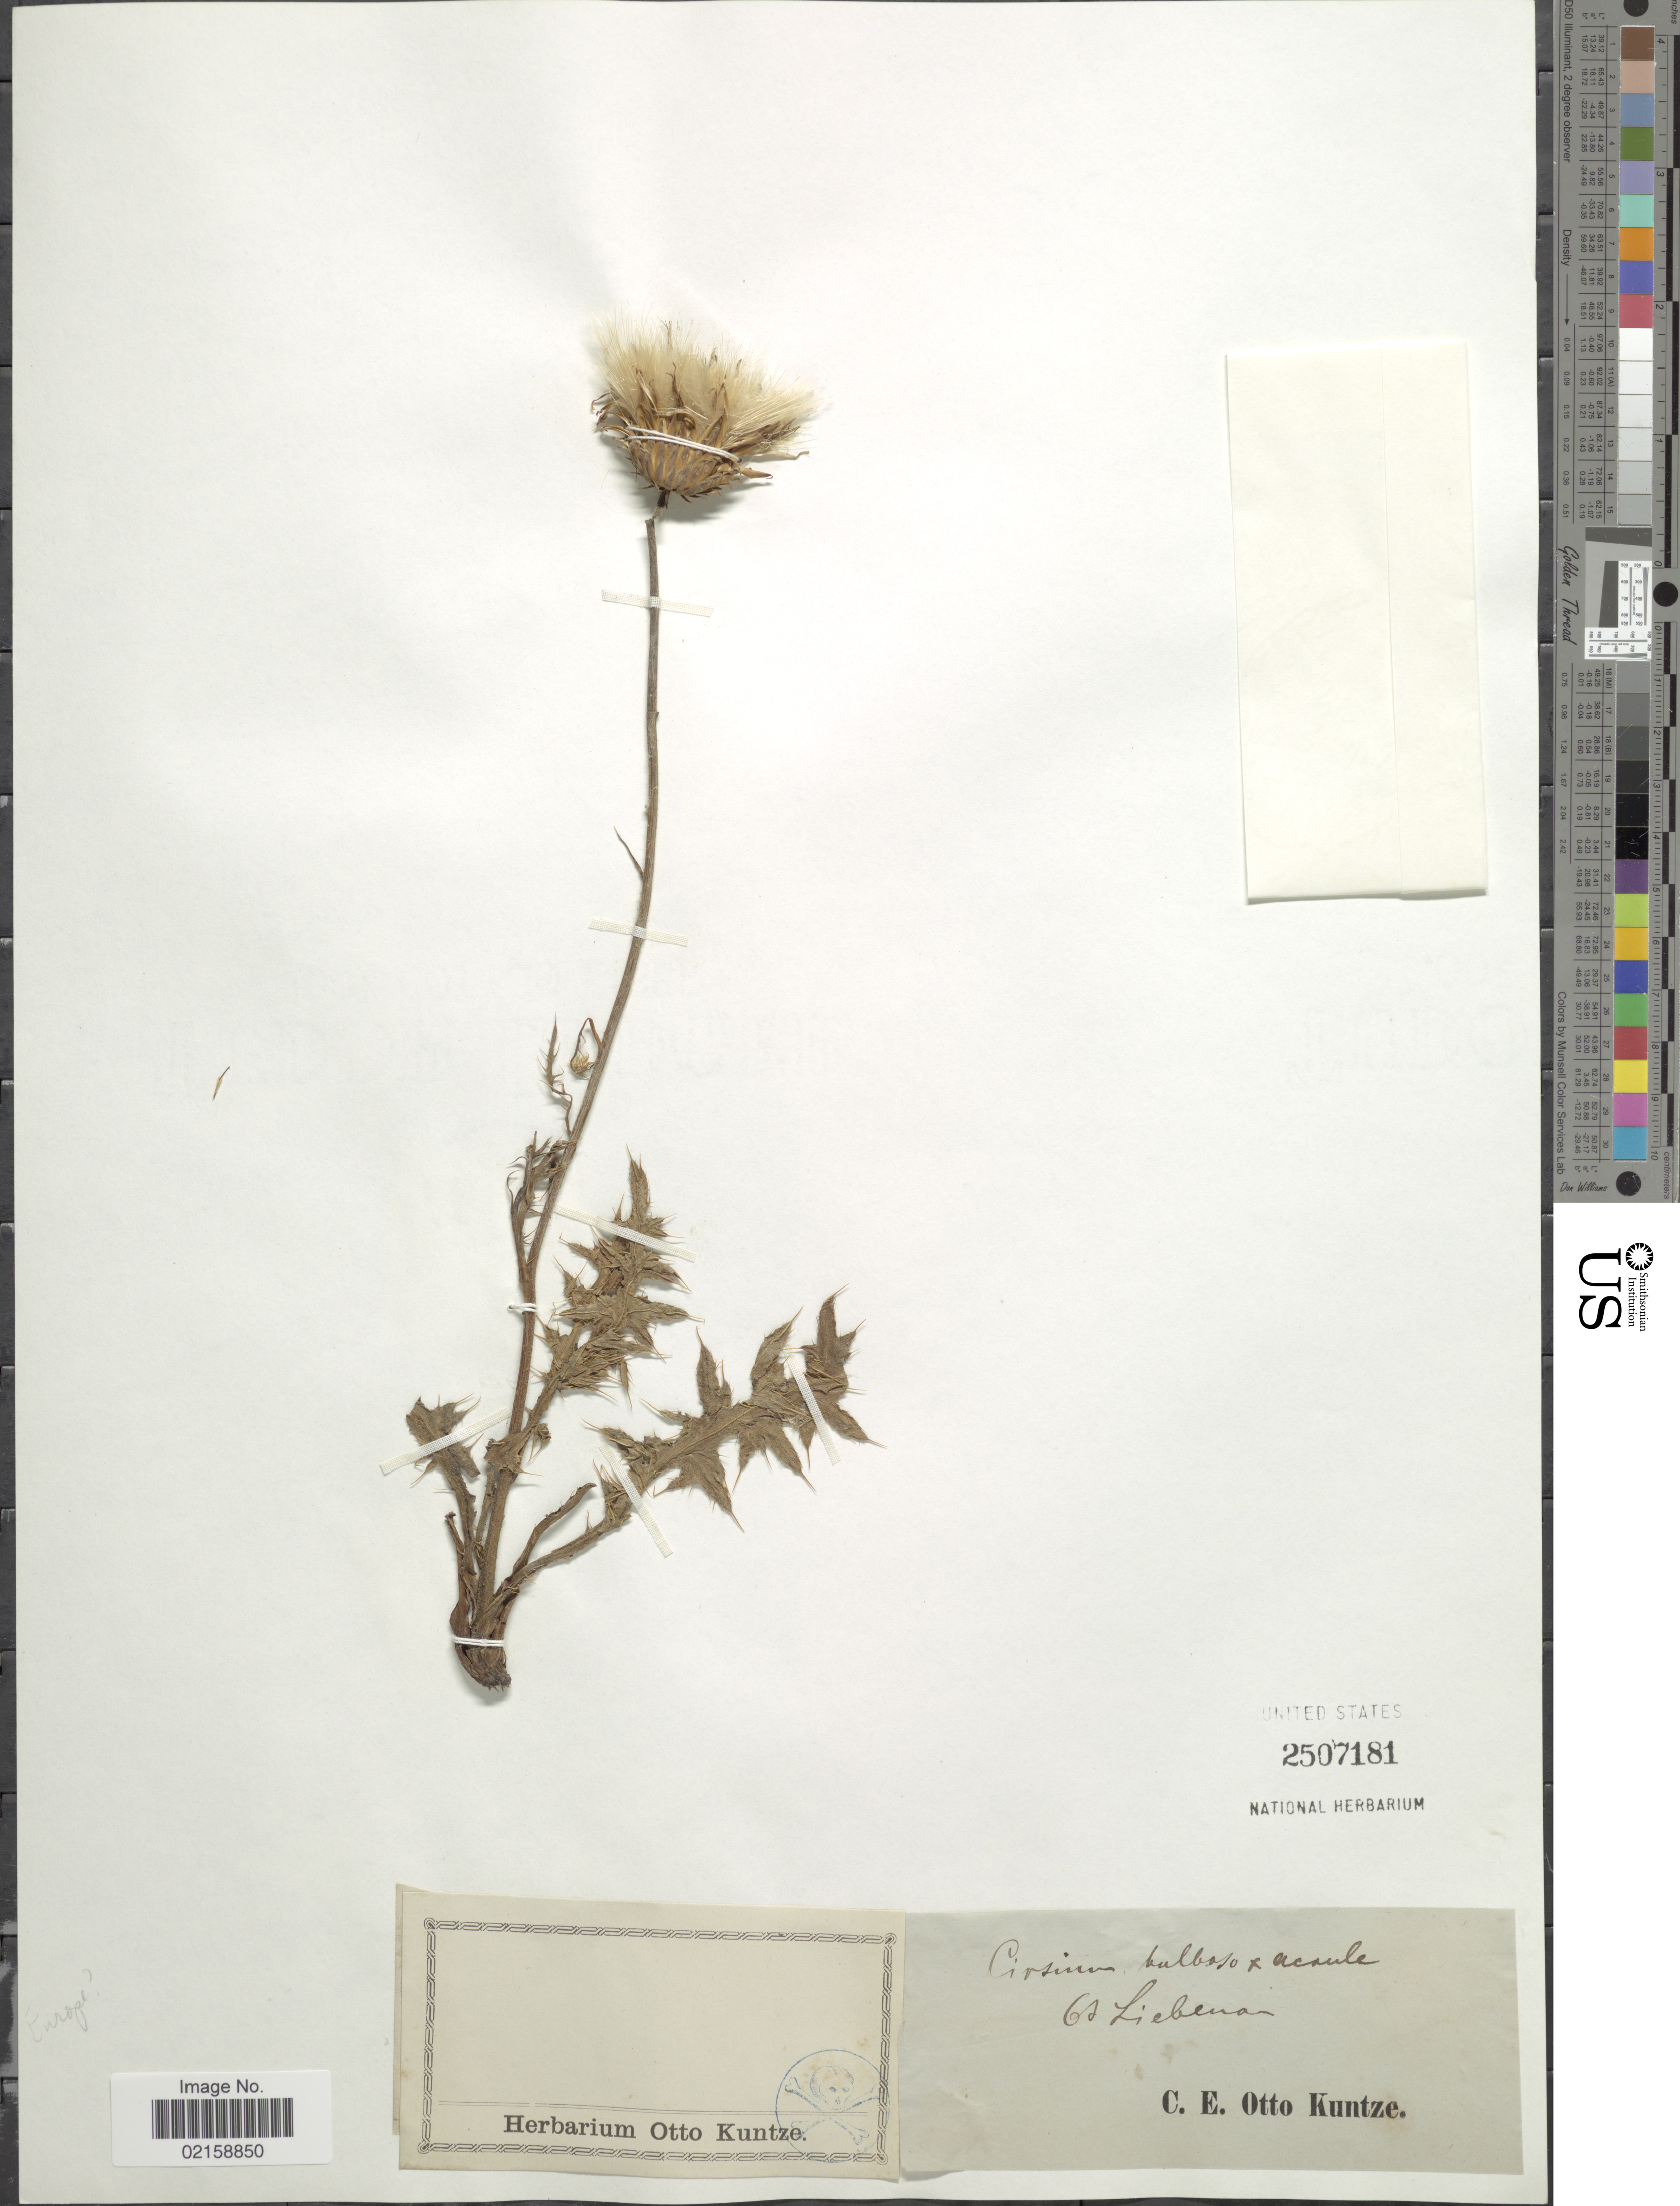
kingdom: Plantae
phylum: Tracheophyta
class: Magnoliopsida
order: Asterales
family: Asteraceae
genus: Cirsium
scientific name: Cirsium tuberosum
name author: (L.) All.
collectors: C.E.O. Kuntze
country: Germany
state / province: Hesse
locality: Liebenau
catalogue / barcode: US 2507181